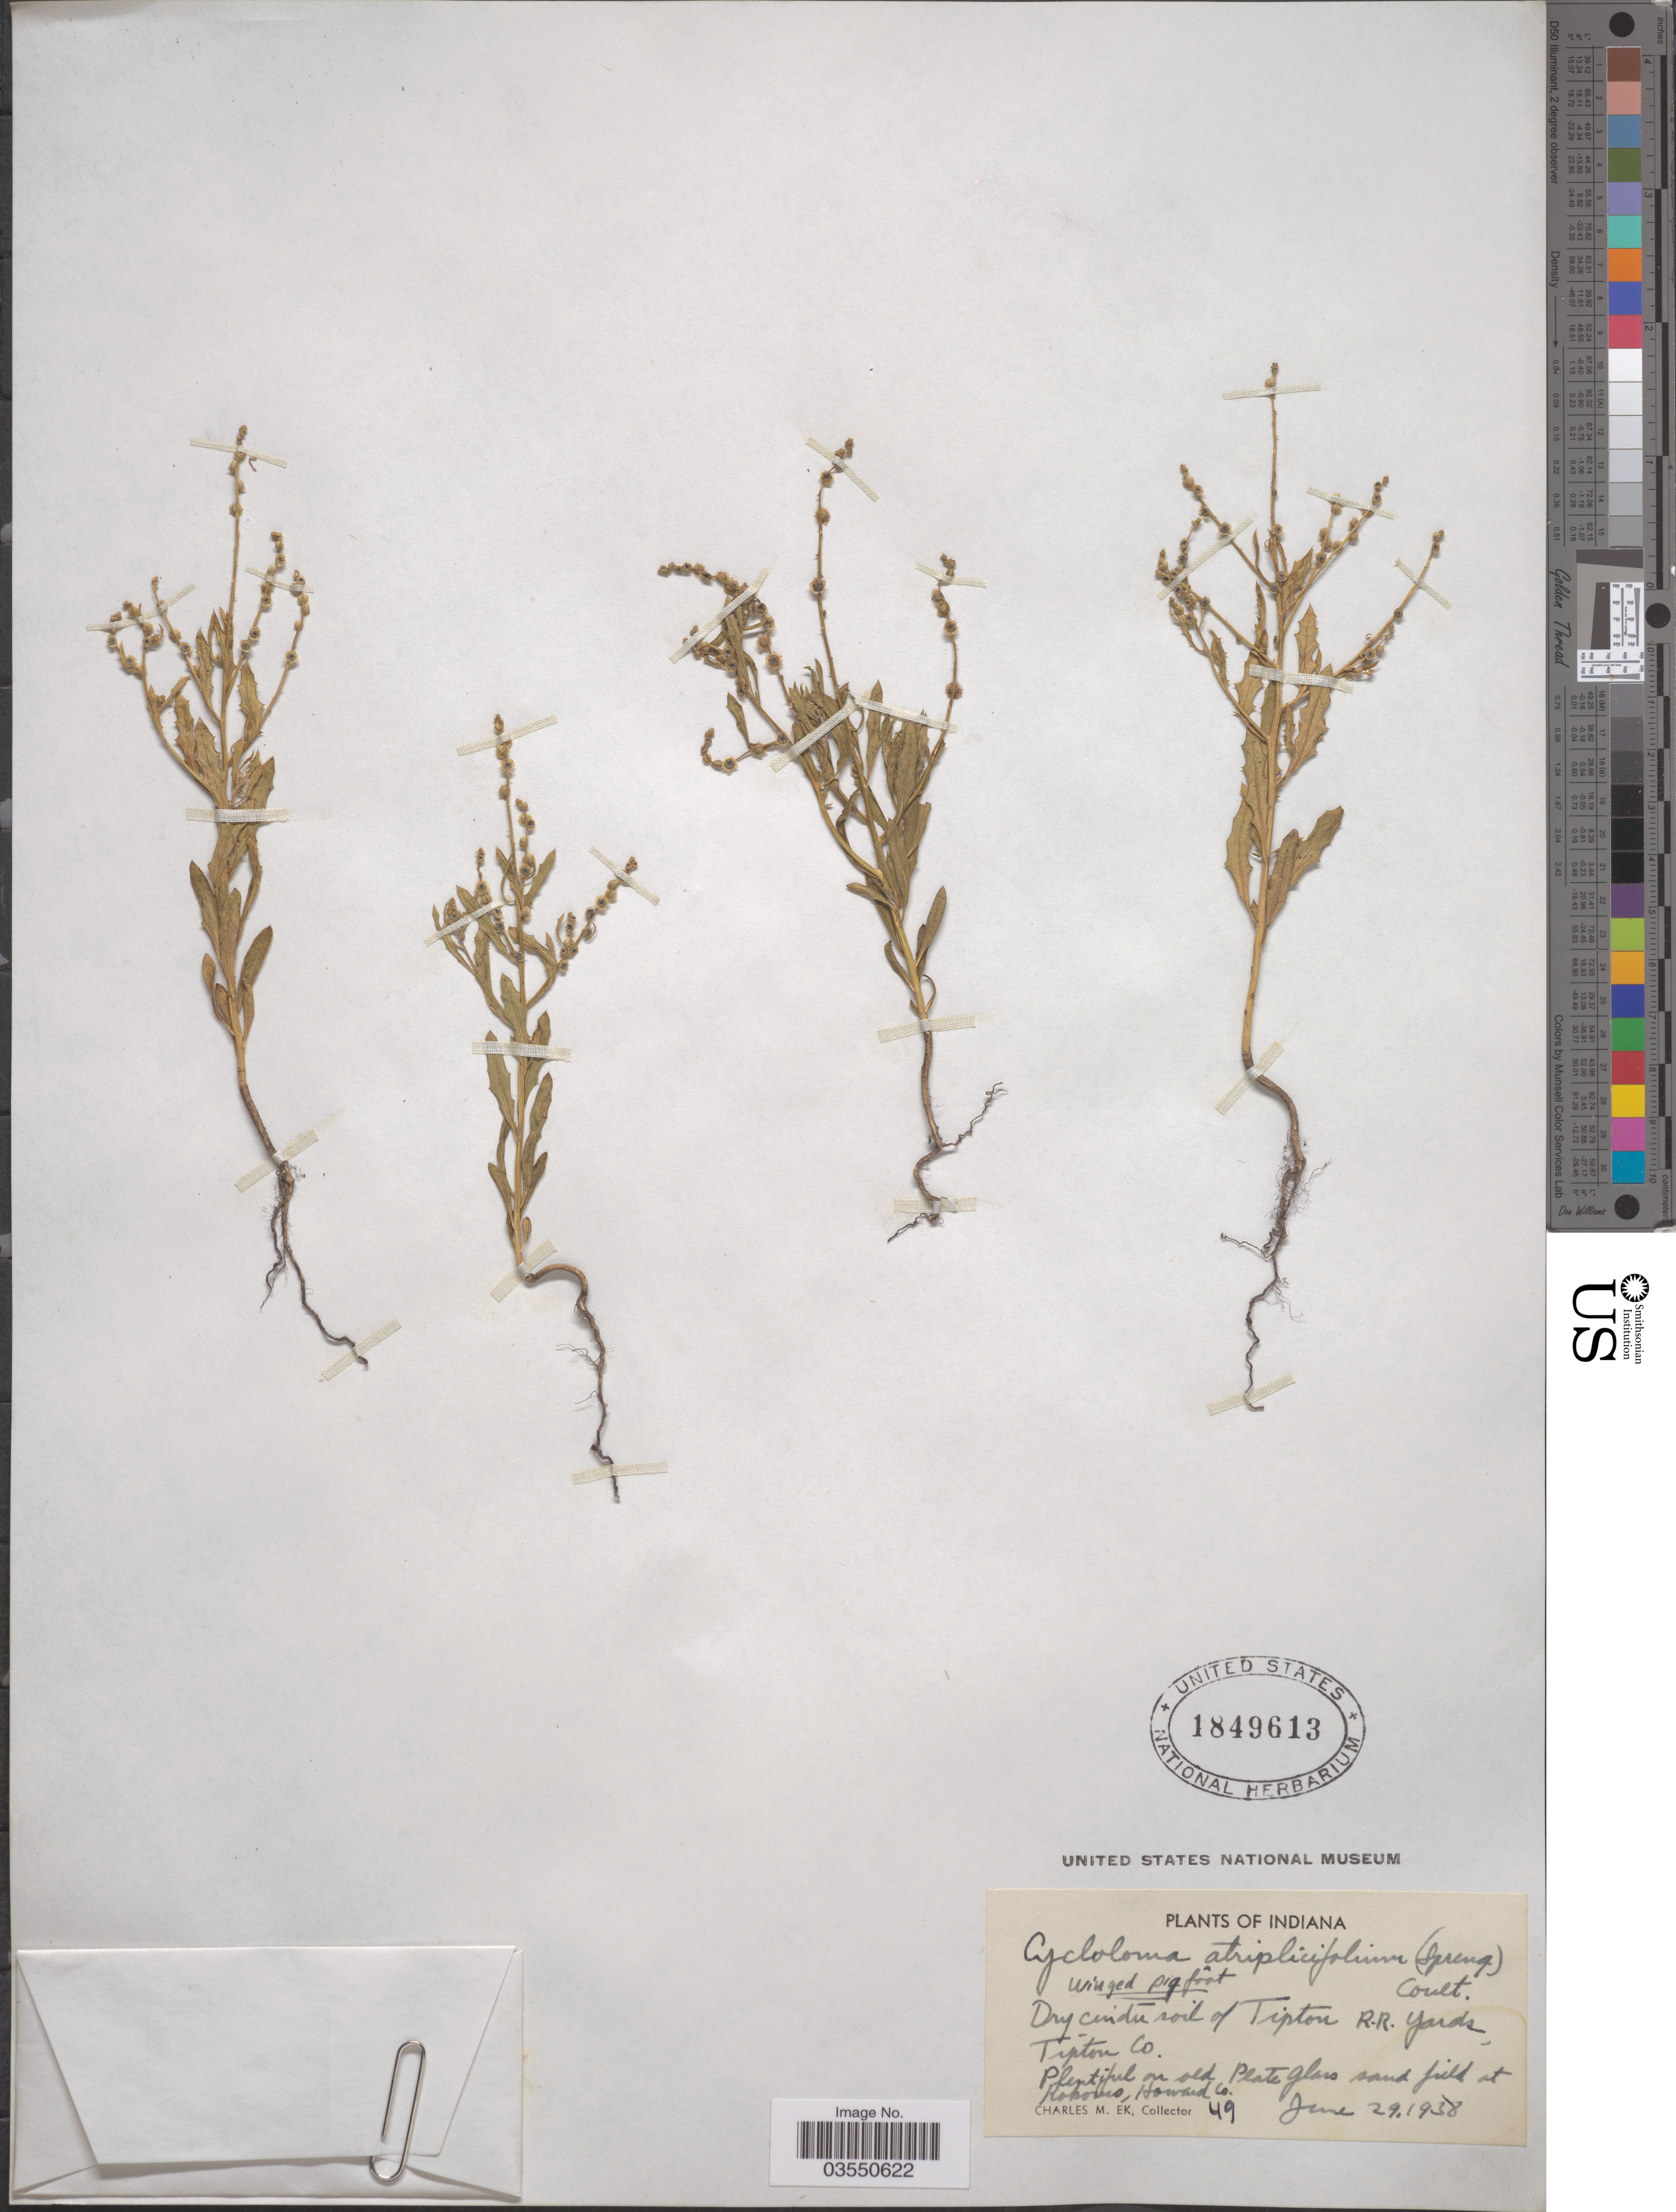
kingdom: Plantae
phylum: Tracheophyta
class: Magnoliopsida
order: Caryophyllales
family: Amaranthaceae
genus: Dysphania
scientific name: Dysphania atriplicifolia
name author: (Spreng.) G. Kadereit et al.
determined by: U.S. National Herbarium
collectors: C. Ek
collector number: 49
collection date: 1938-06-29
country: United States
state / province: Indiana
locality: Tipton R.R. Yards, Tipton Co. On old Plate Glass sand field at Kokomo, Howard Co.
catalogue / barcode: US 1849613